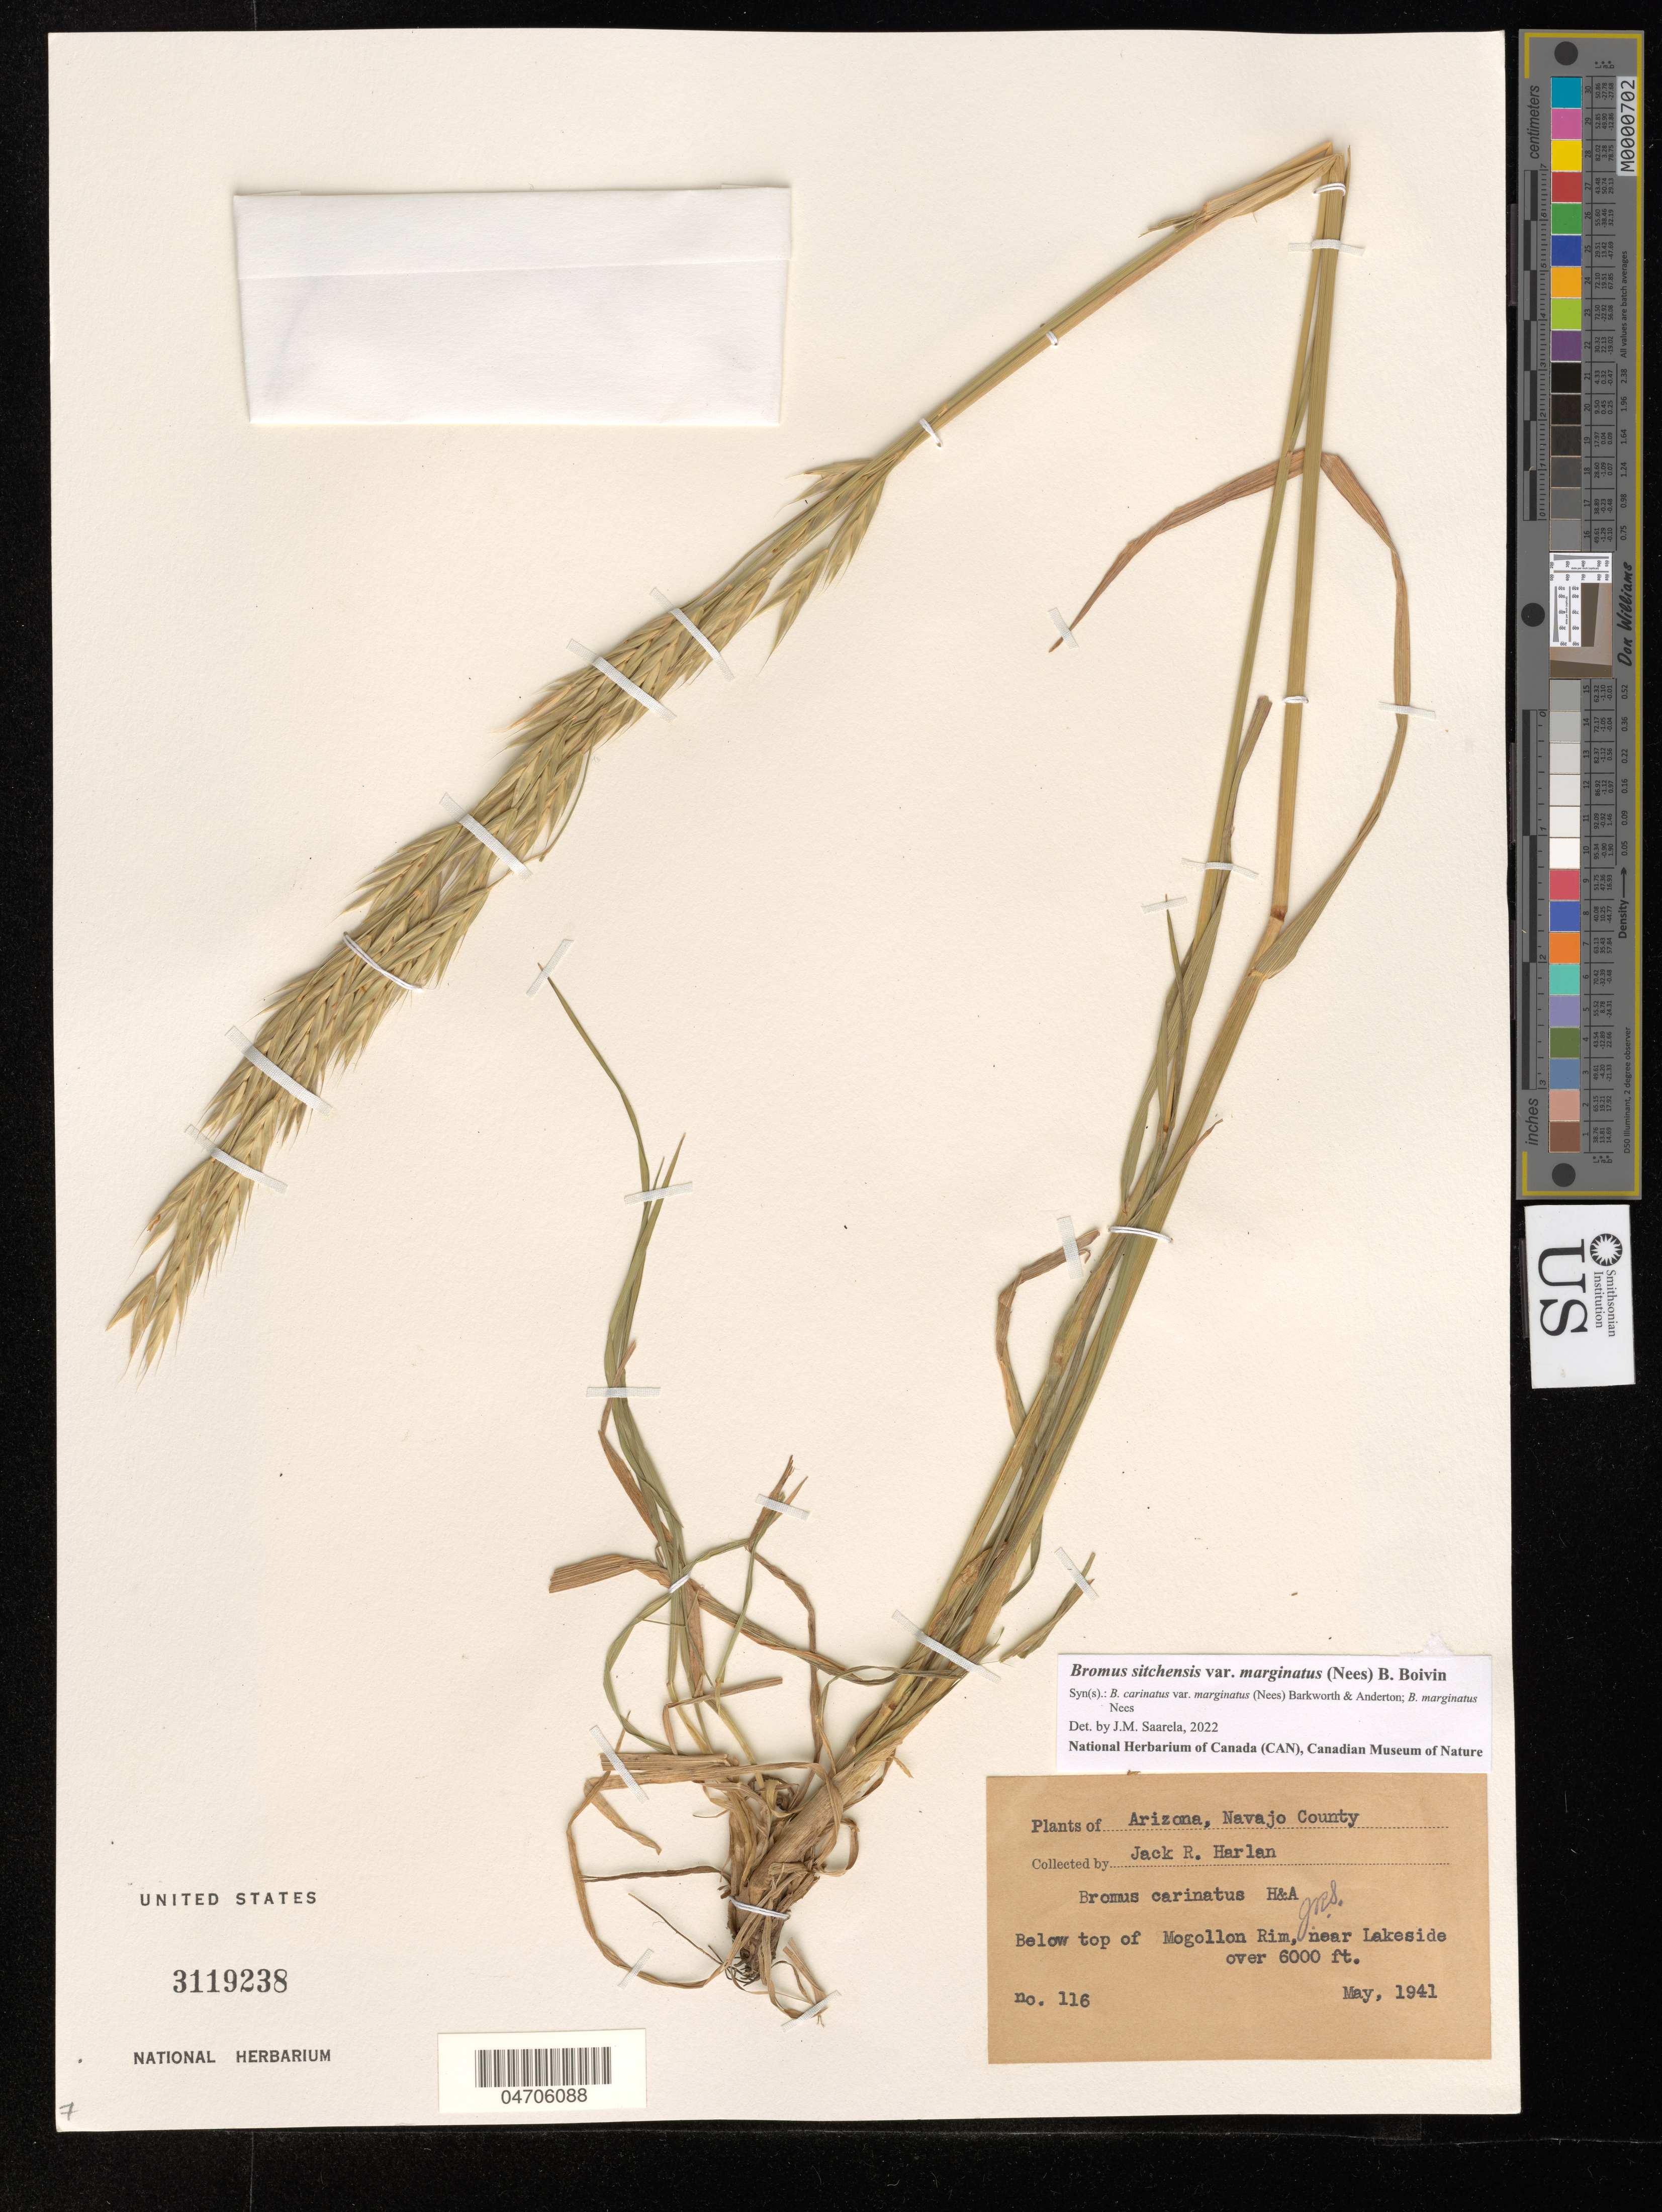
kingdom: Plantae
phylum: Tracheophyta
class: Liliopsida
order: Poales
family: Poaceae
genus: Bromus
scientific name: Bromus sitchensis var. polyanthus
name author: (Scribn. ex Shear) R.E. Brainerd & Otting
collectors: J. Harlan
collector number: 116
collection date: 1941-05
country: United States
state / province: Arizona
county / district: Navajo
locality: Navajo County. Below top of Mogollon Rim, near Lakeside.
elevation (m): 1829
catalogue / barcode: US 3119238